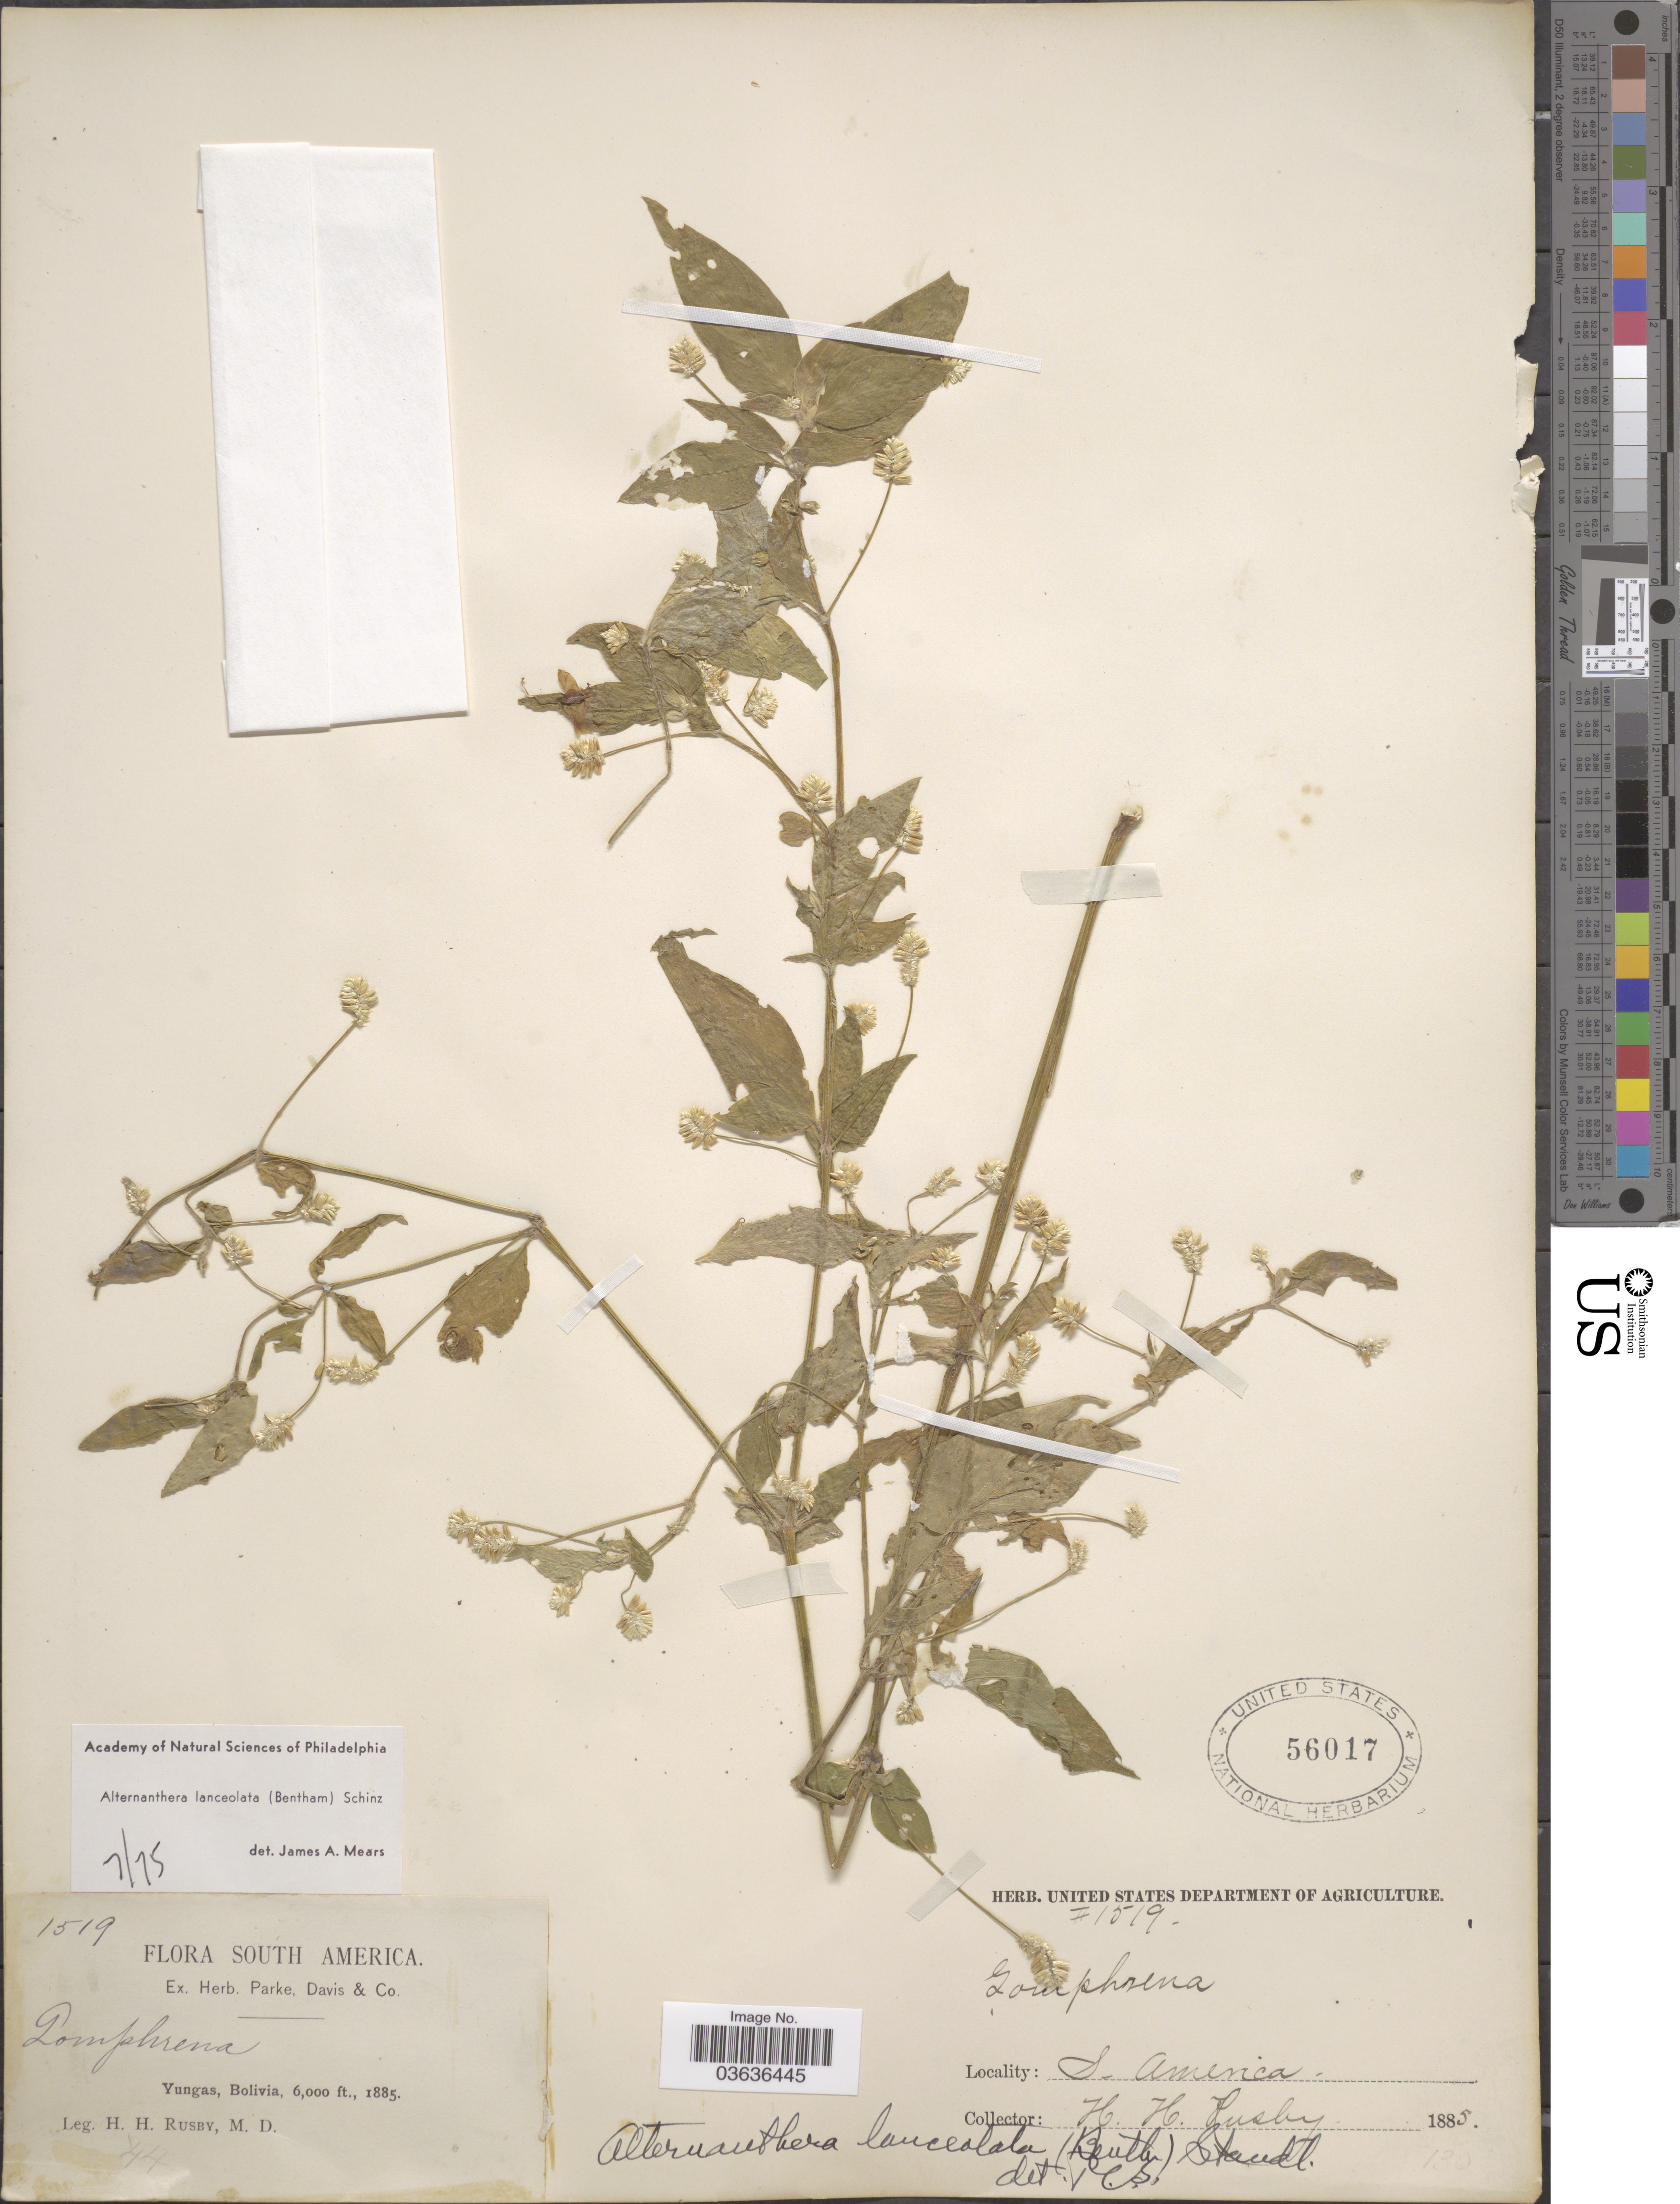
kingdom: Plantae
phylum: Tracheophyta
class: Magnoliopsida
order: Caryophyllales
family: Amaranthaceae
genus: Alternanthera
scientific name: Alternanthera lanceolata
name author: (Benth.) Schinz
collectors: H. H. Rusby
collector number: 1519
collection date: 1885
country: Bolivia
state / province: La Paz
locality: Yungas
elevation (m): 1829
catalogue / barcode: US 56017